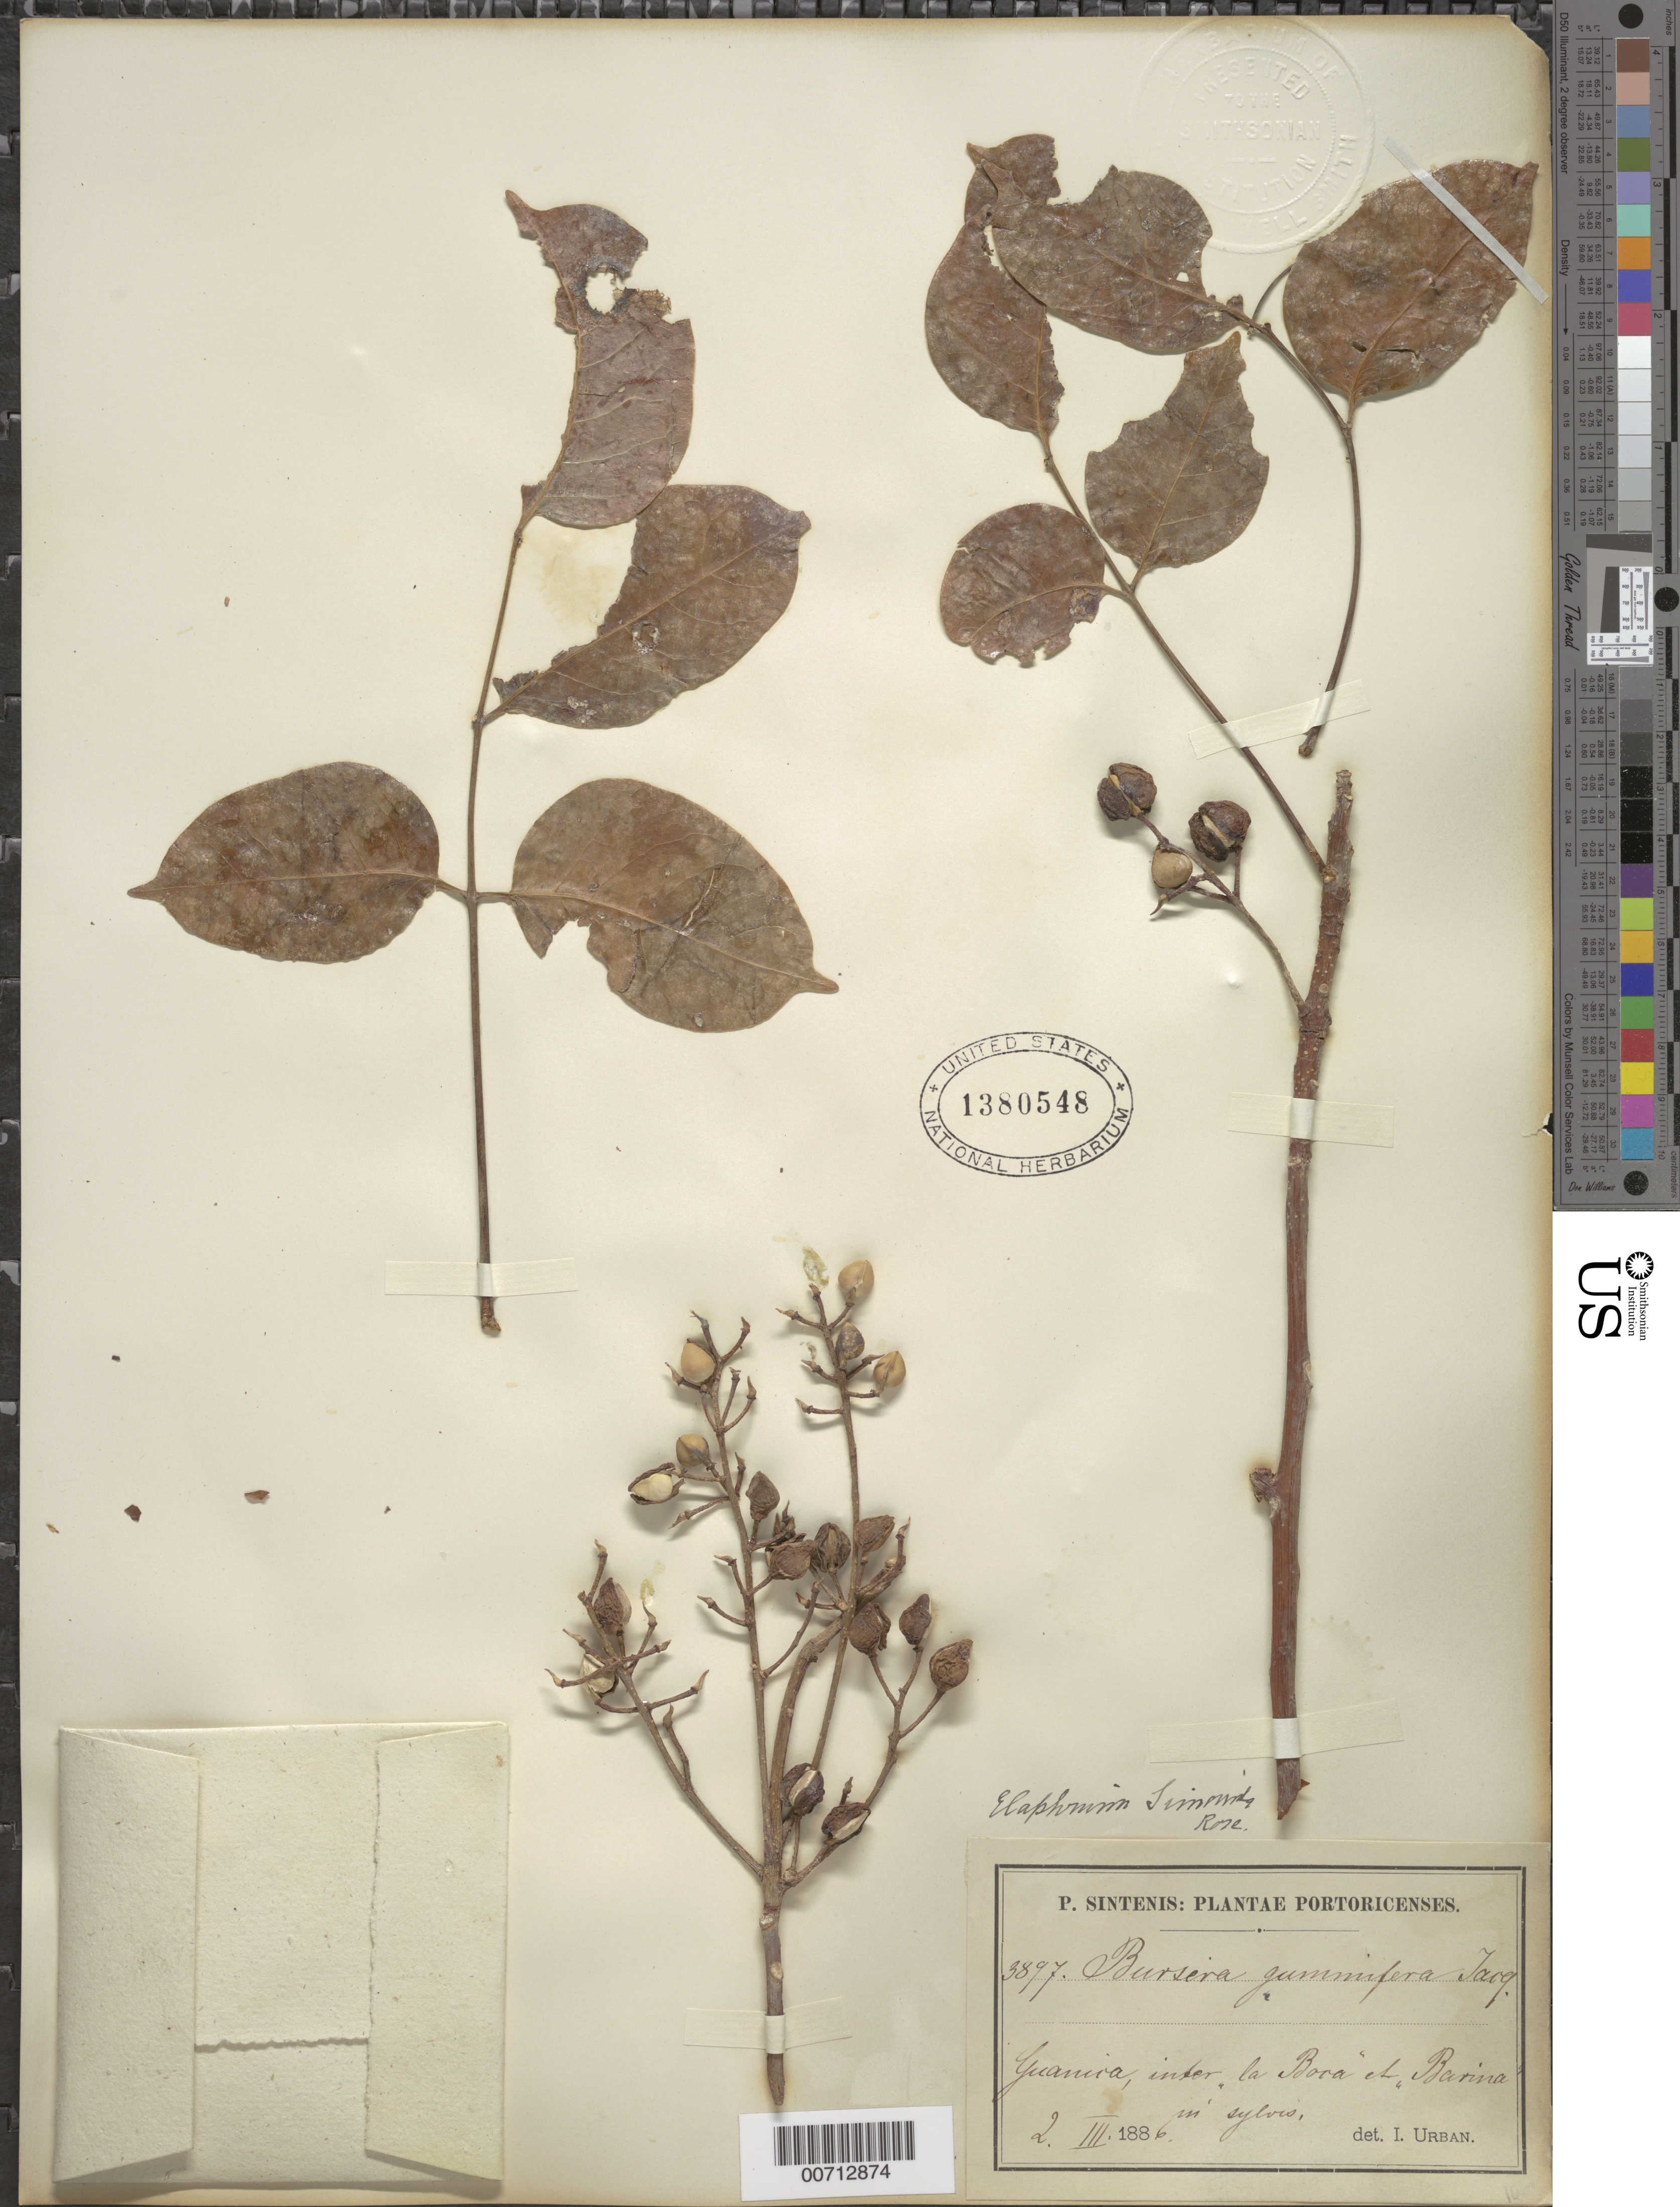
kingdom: Plantae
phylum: Tracheophyta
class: Magnoliopsida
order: Sapindales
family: Burseraceae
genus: Bursera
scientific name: Bursera simaruba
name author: (L.) Sarg.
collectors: P. Sintenis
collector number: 3897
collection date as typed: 02 Mar 1886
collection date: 1886-03-02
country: Puerto Rico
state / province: Guanica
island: Greater Antilles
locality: Inter la Boca "et Barina"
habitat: In sylvis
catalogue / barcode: US 1380548